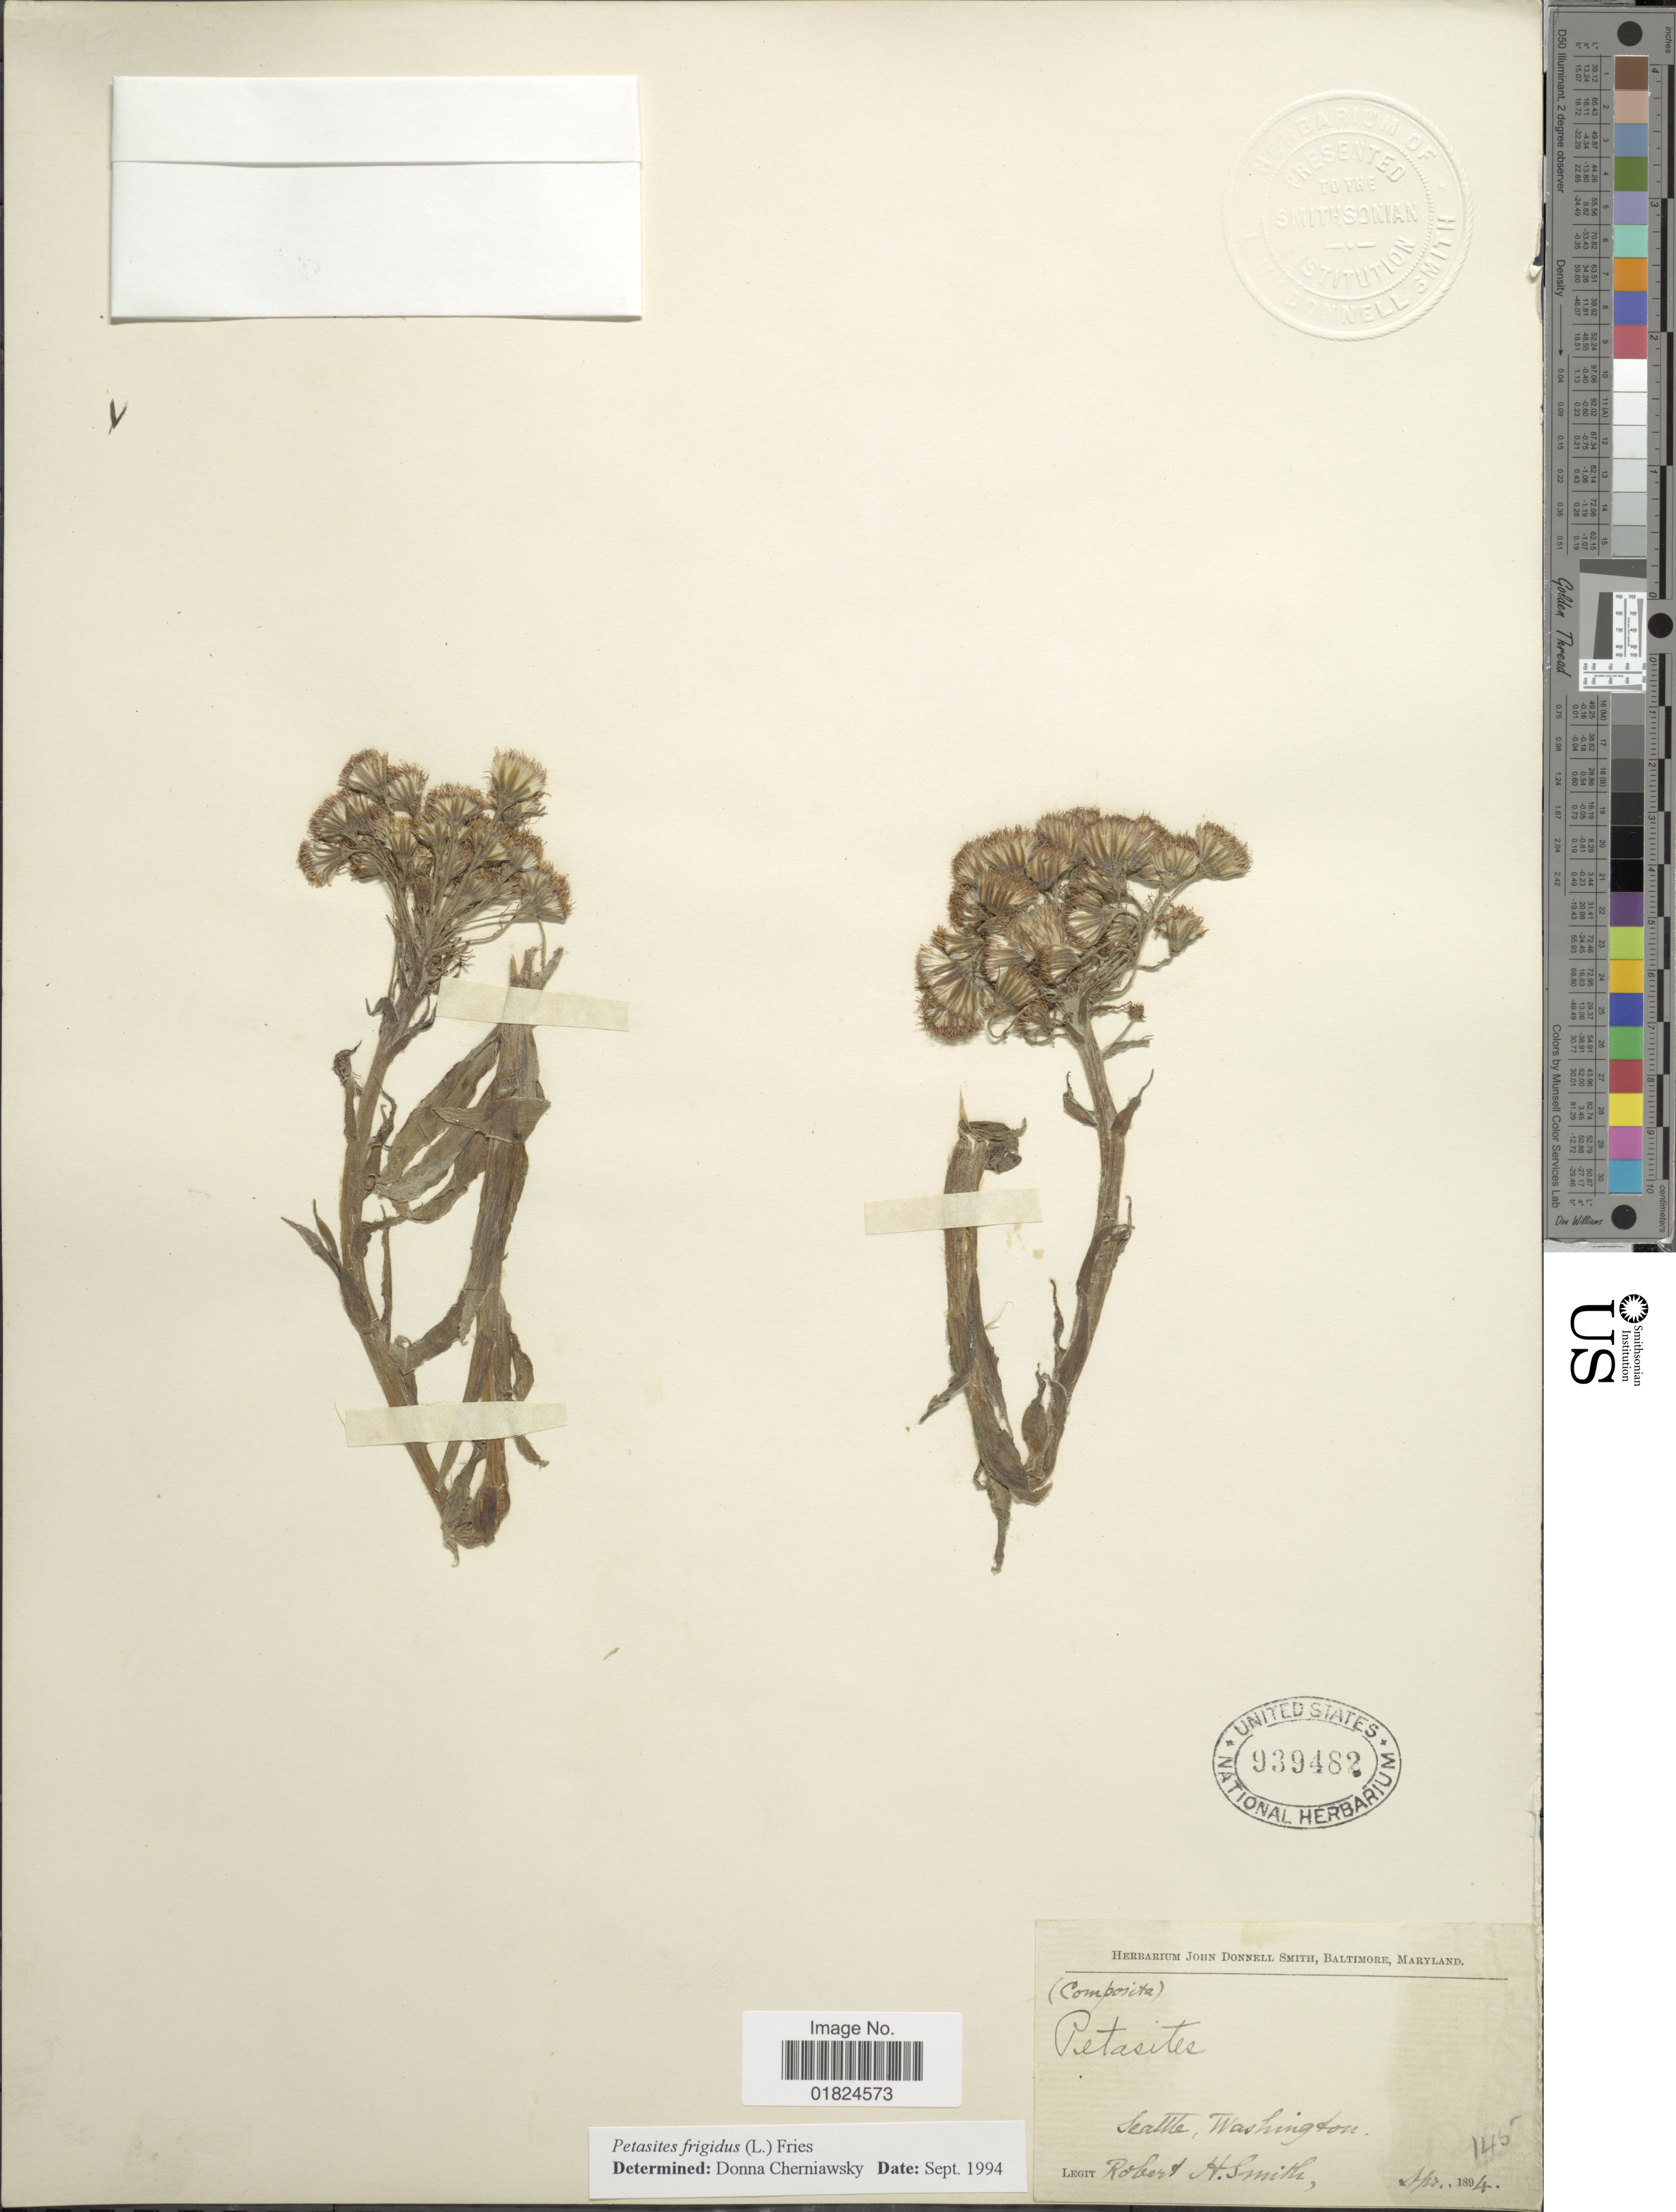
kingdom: Plantae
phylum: Tracheophyta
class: Magnoliopsida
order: Asterales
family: Asteraceae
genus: Petasites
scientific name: Petasites frigidus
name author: (L.) Fr.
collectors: R. H. Smith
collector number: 145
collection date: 1894-04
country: United States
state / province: Washington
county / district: King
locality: Seattle.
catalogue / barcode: US 939482